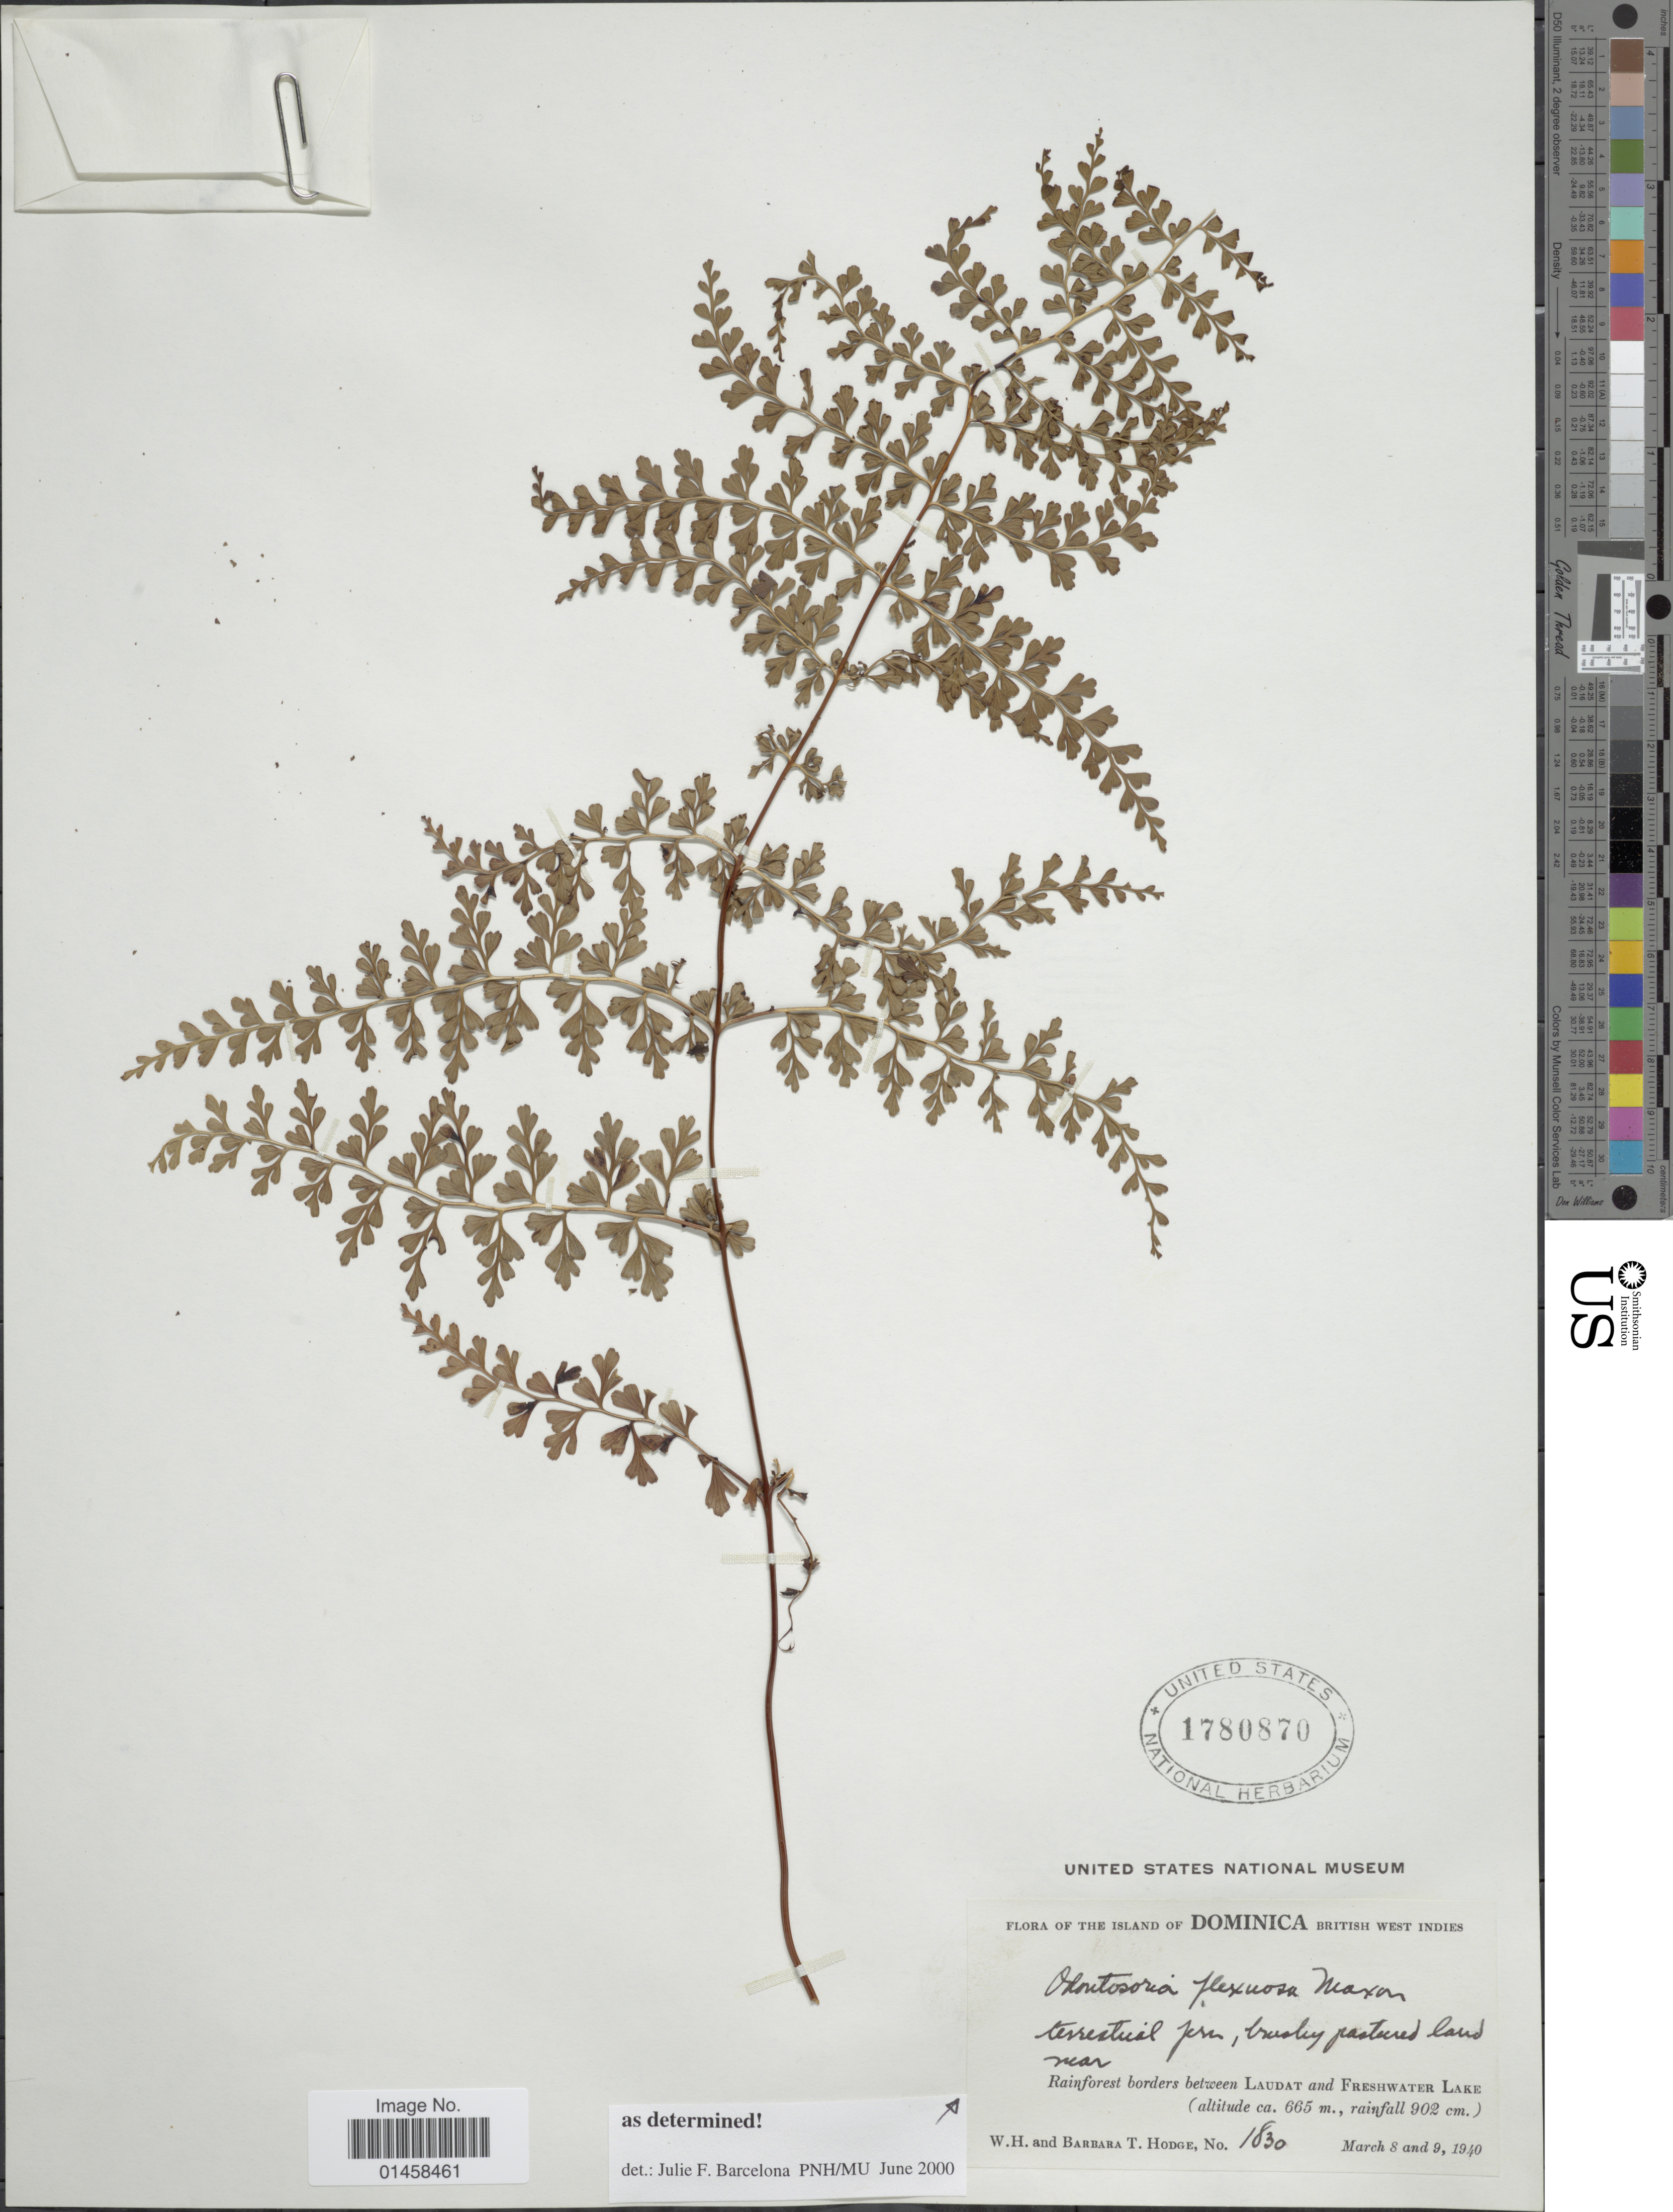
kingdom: Plantae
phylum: Tracheophyta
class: Polypodiopsida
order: Polypodiales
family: Lindsaeaceae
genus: Odontosoria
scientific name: Odontosoria flexuosa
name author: (Spreng. ex Kunze) Maxon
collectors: W. Hodge & B. Hodge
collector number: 1830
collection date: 1940-03-08/1940-03-09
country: Dominica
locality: British West Indies,Terrestrial fern, bushy pastured land near Rainforest borders between Laudat and Freshwater Lake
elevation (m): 665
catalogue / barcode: US 1780870